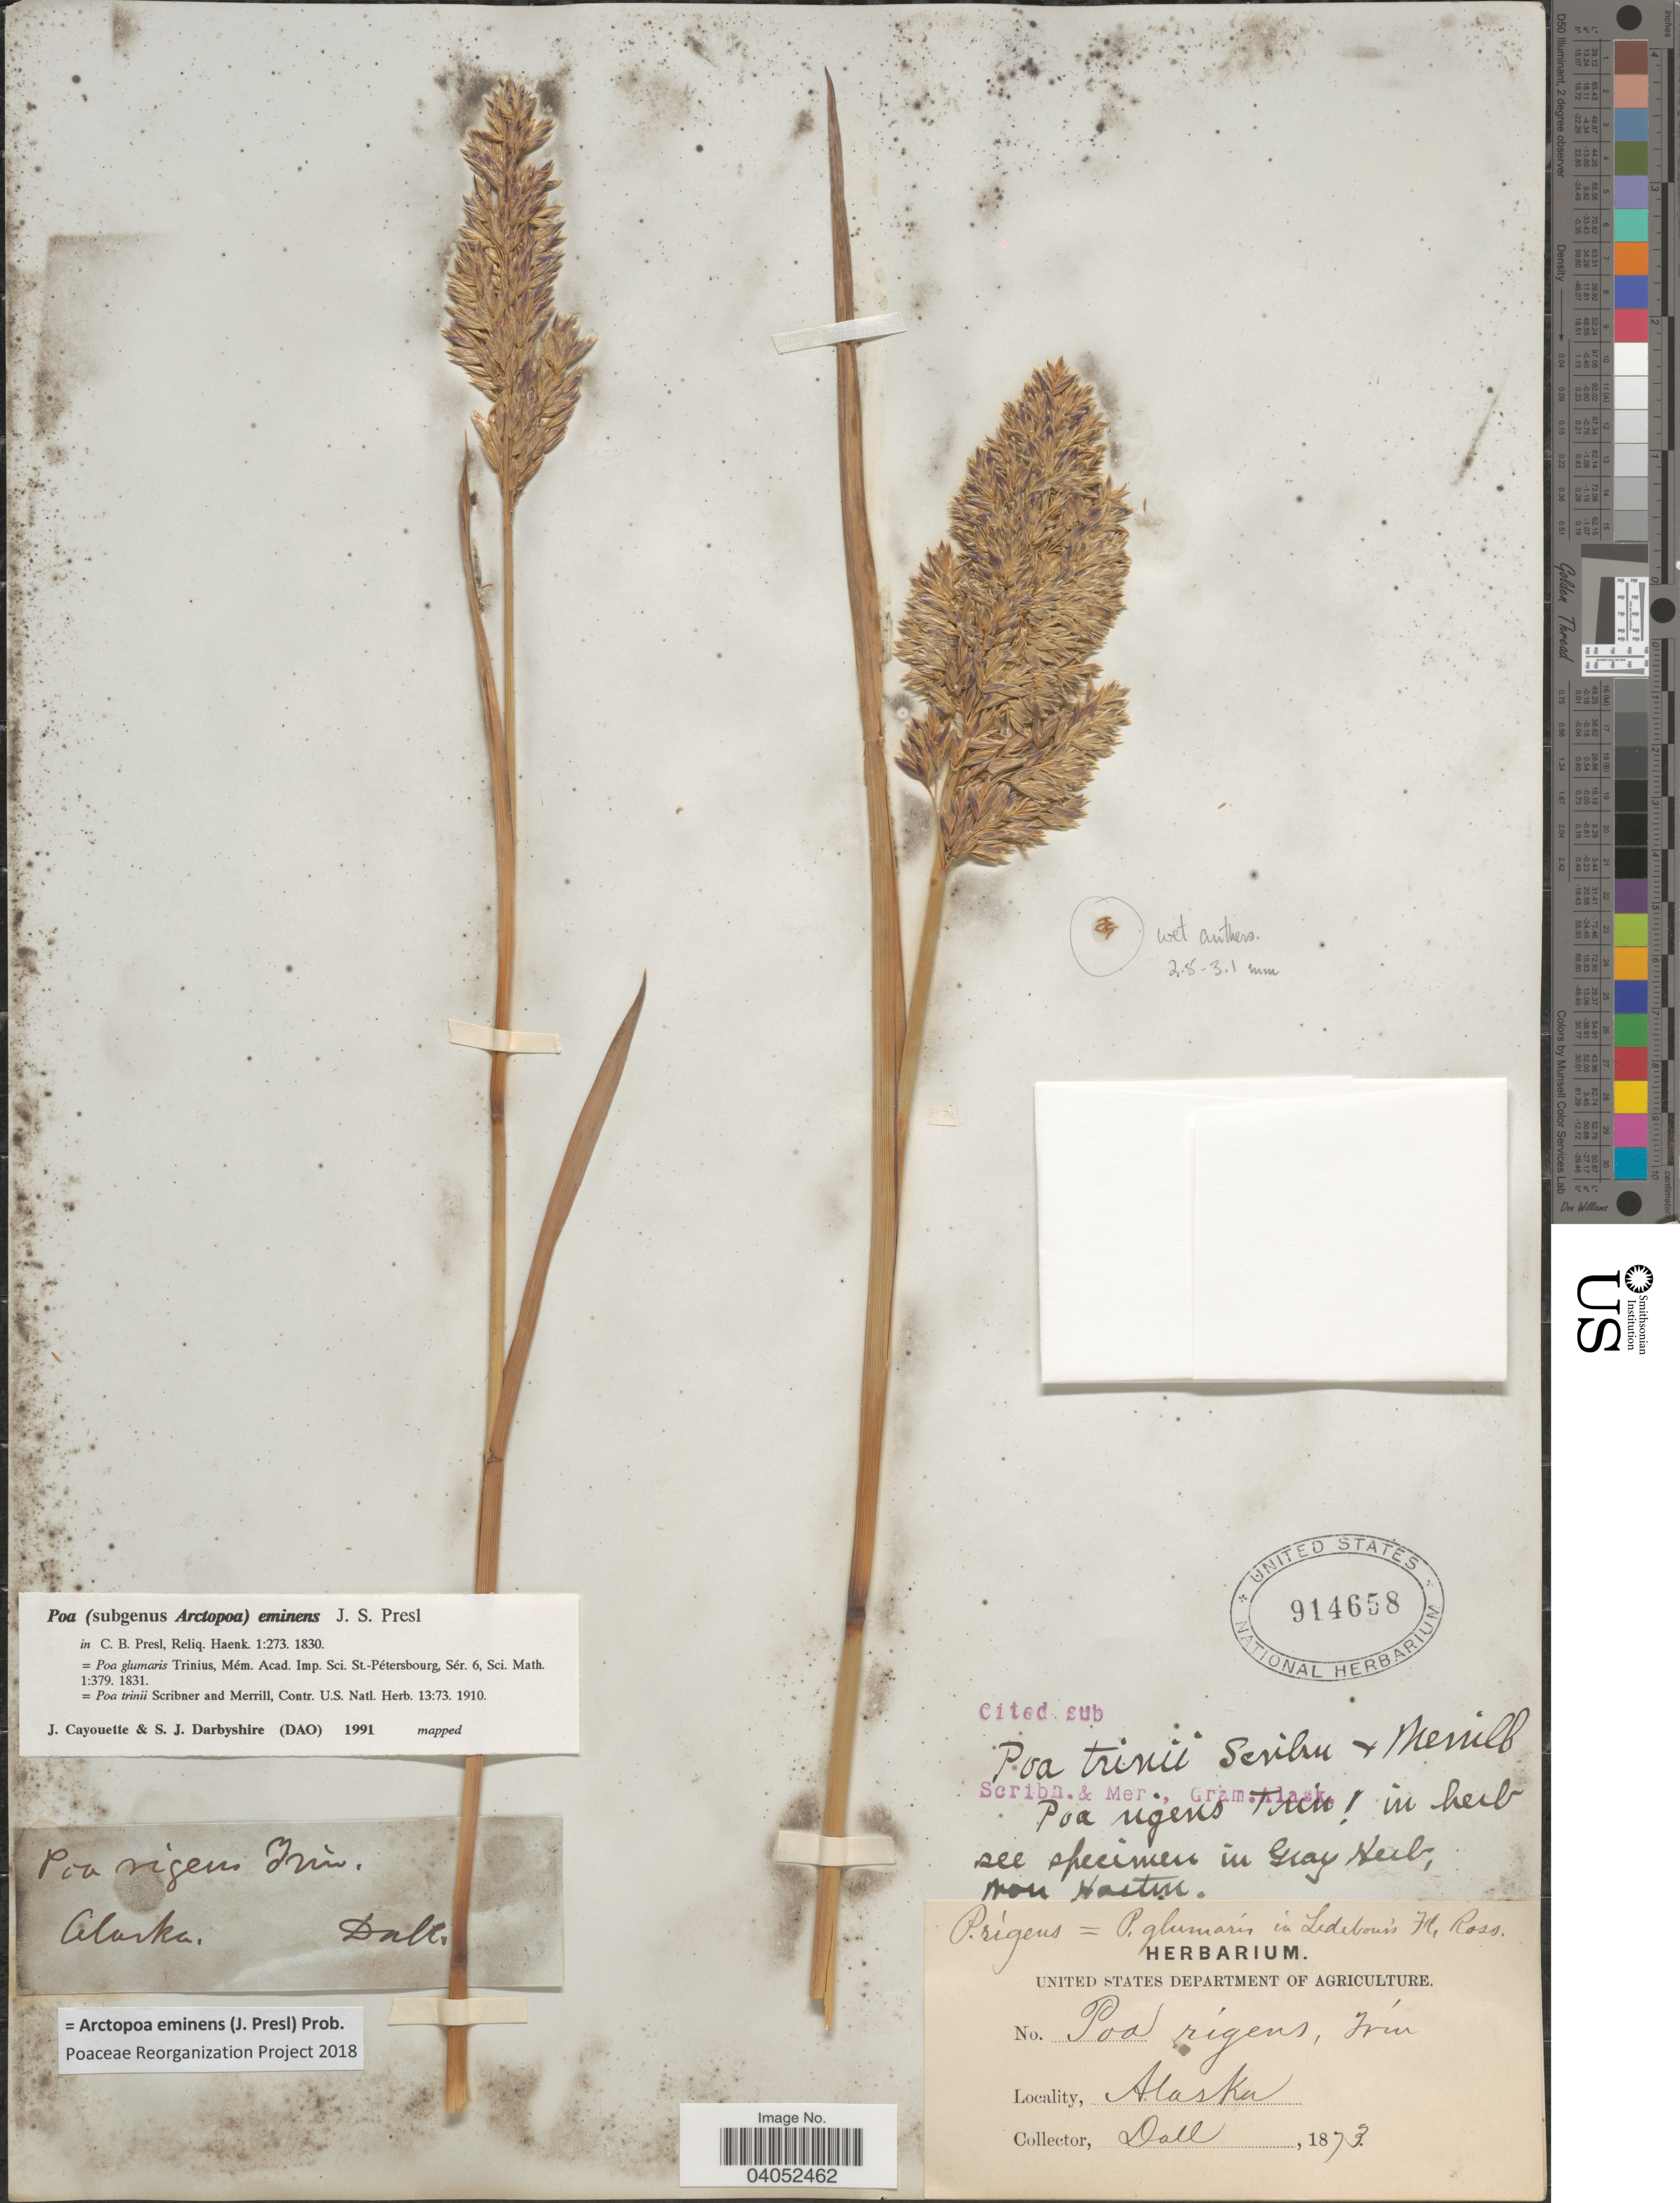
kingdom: Plantae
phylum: Tracheophyta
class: Liliopsida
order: Poales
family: Poaceae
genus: Arctopoa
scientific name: Arctopoa eminens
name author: (J. Presl) Prob.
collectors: -. Dall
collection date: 1873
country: United States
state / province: Alaska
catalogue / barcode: US 914658